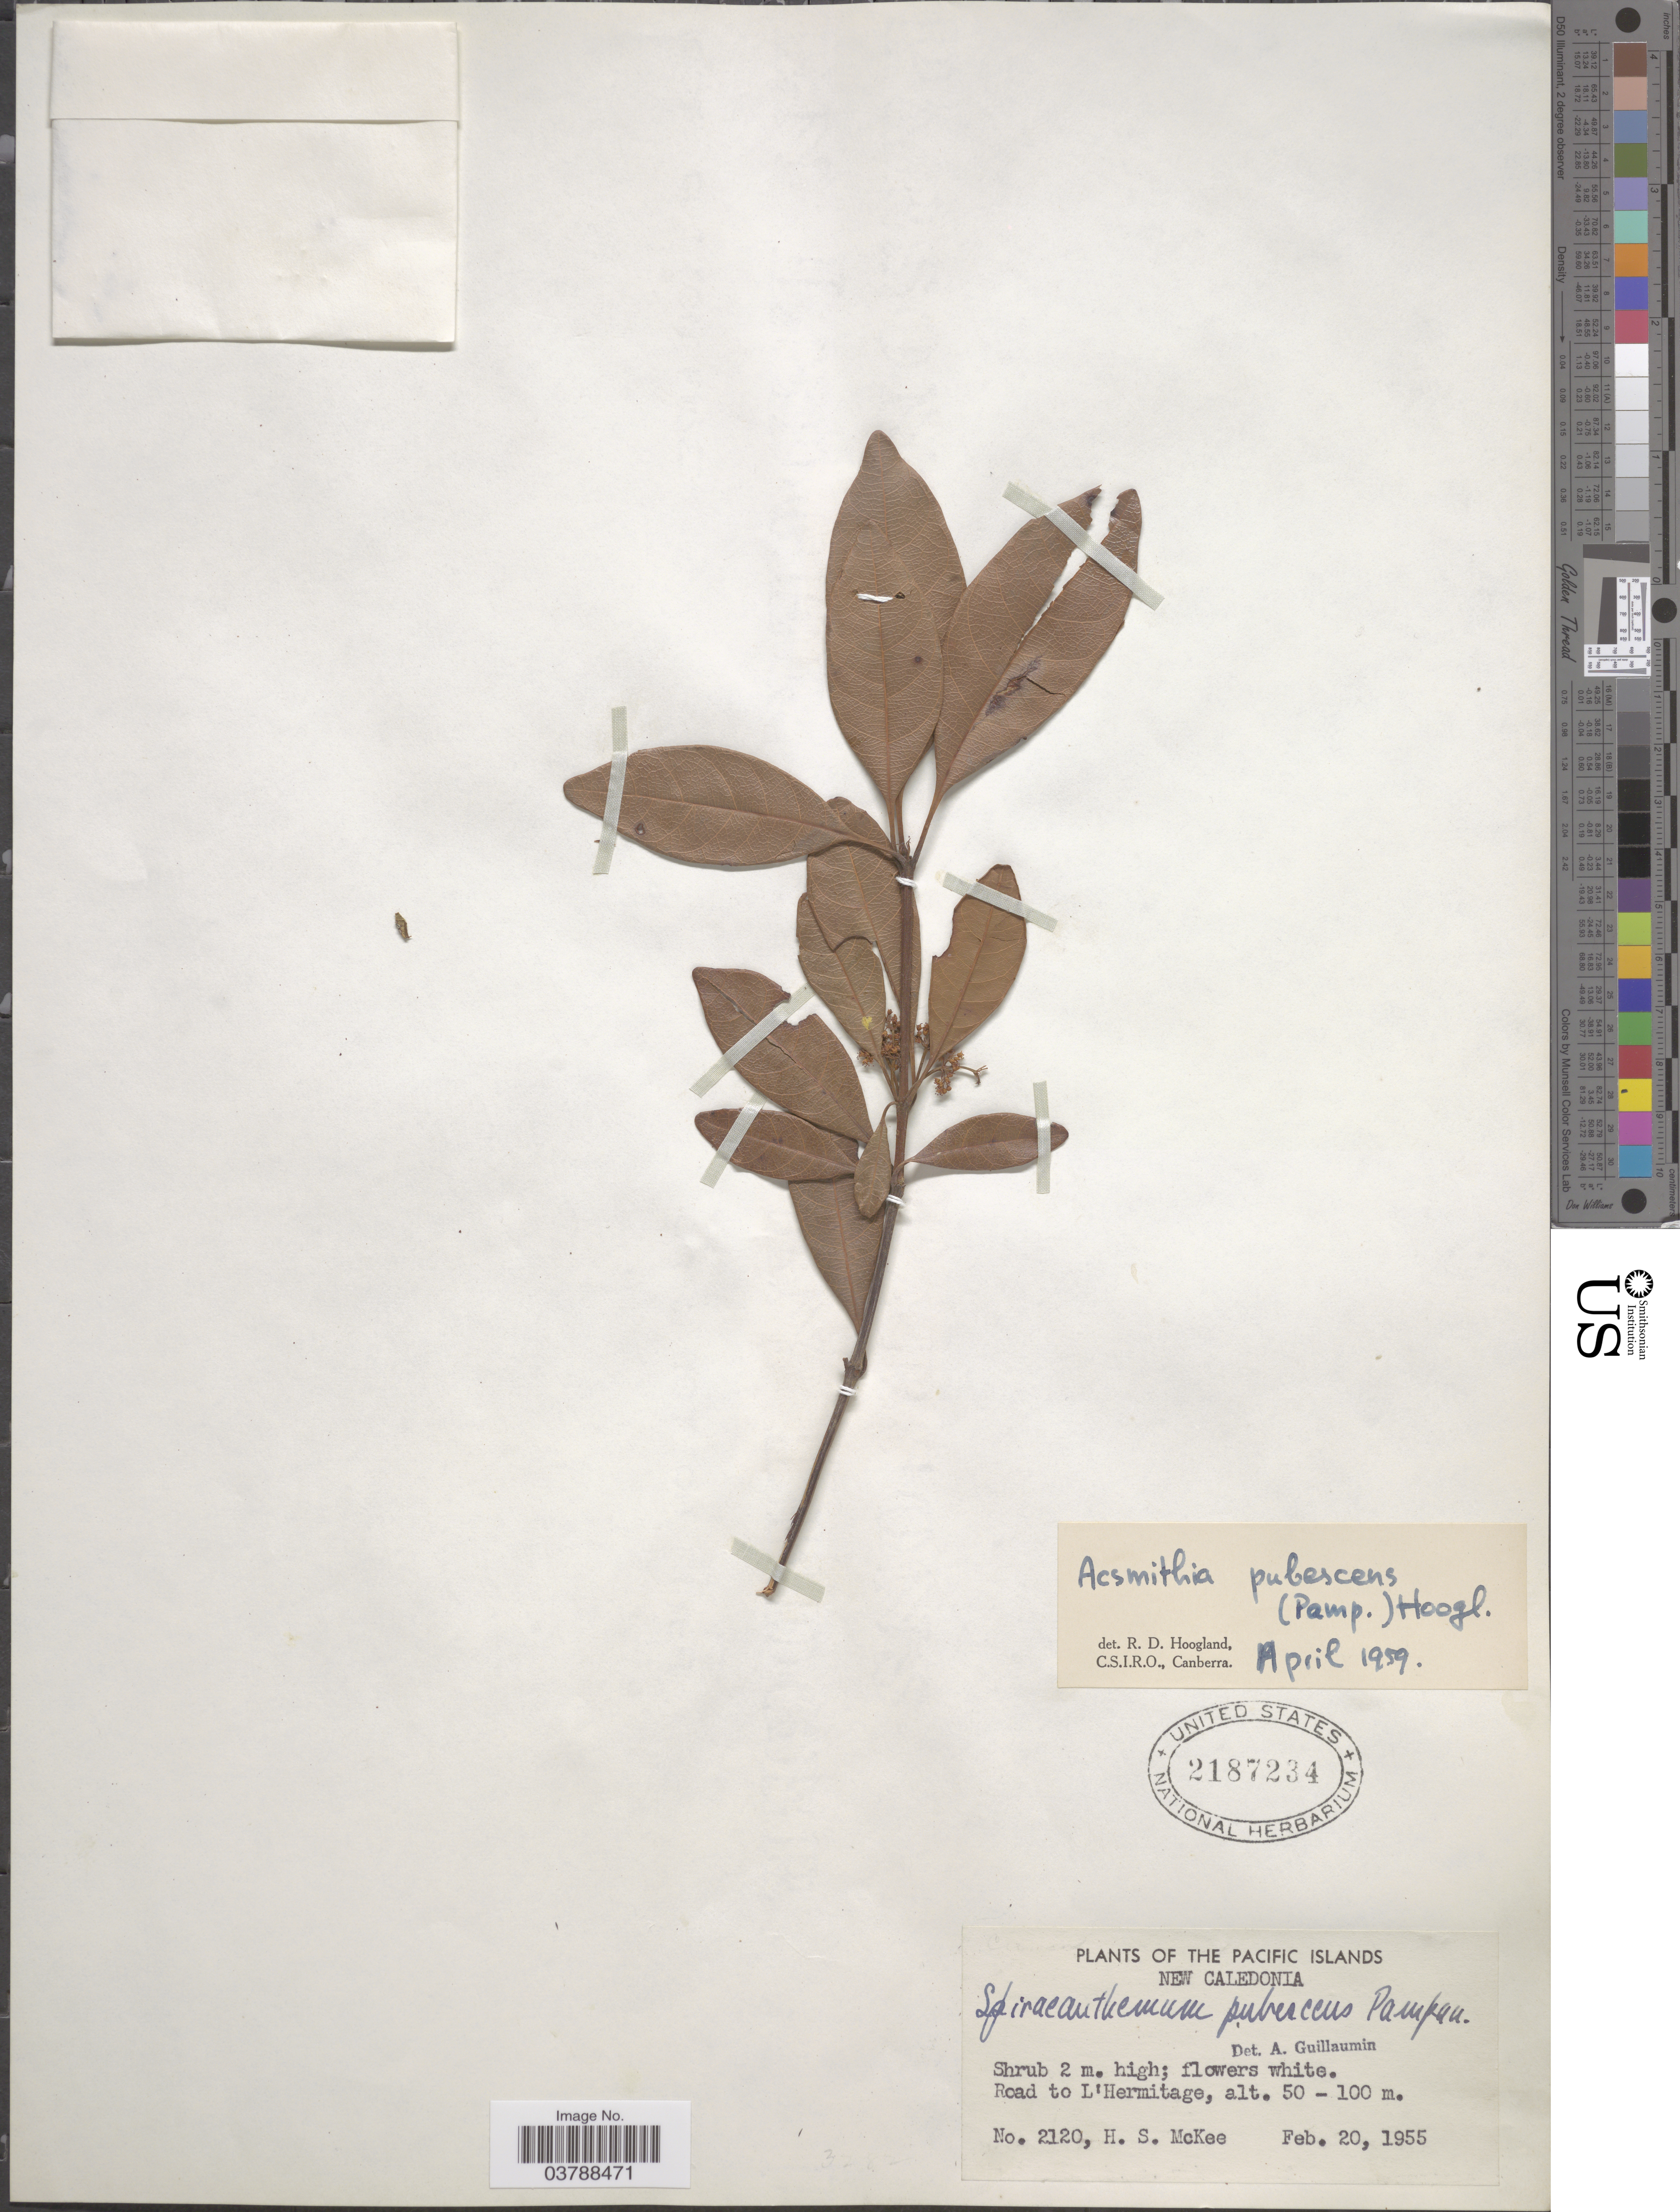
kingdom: Plantae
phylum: Tracheophyta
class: Magnoliopsida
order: Oxalidales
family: Cunoniaceae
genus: Spiraeanthemum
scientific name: Spiraeanthemum pubescens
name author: Pamp.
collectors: H. S. McKee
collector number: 2120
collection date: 1955-02-20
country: New Caledonia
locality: The Pacific Islands. Road to L'Hermitage.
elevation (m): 50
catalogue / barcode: US 2187234